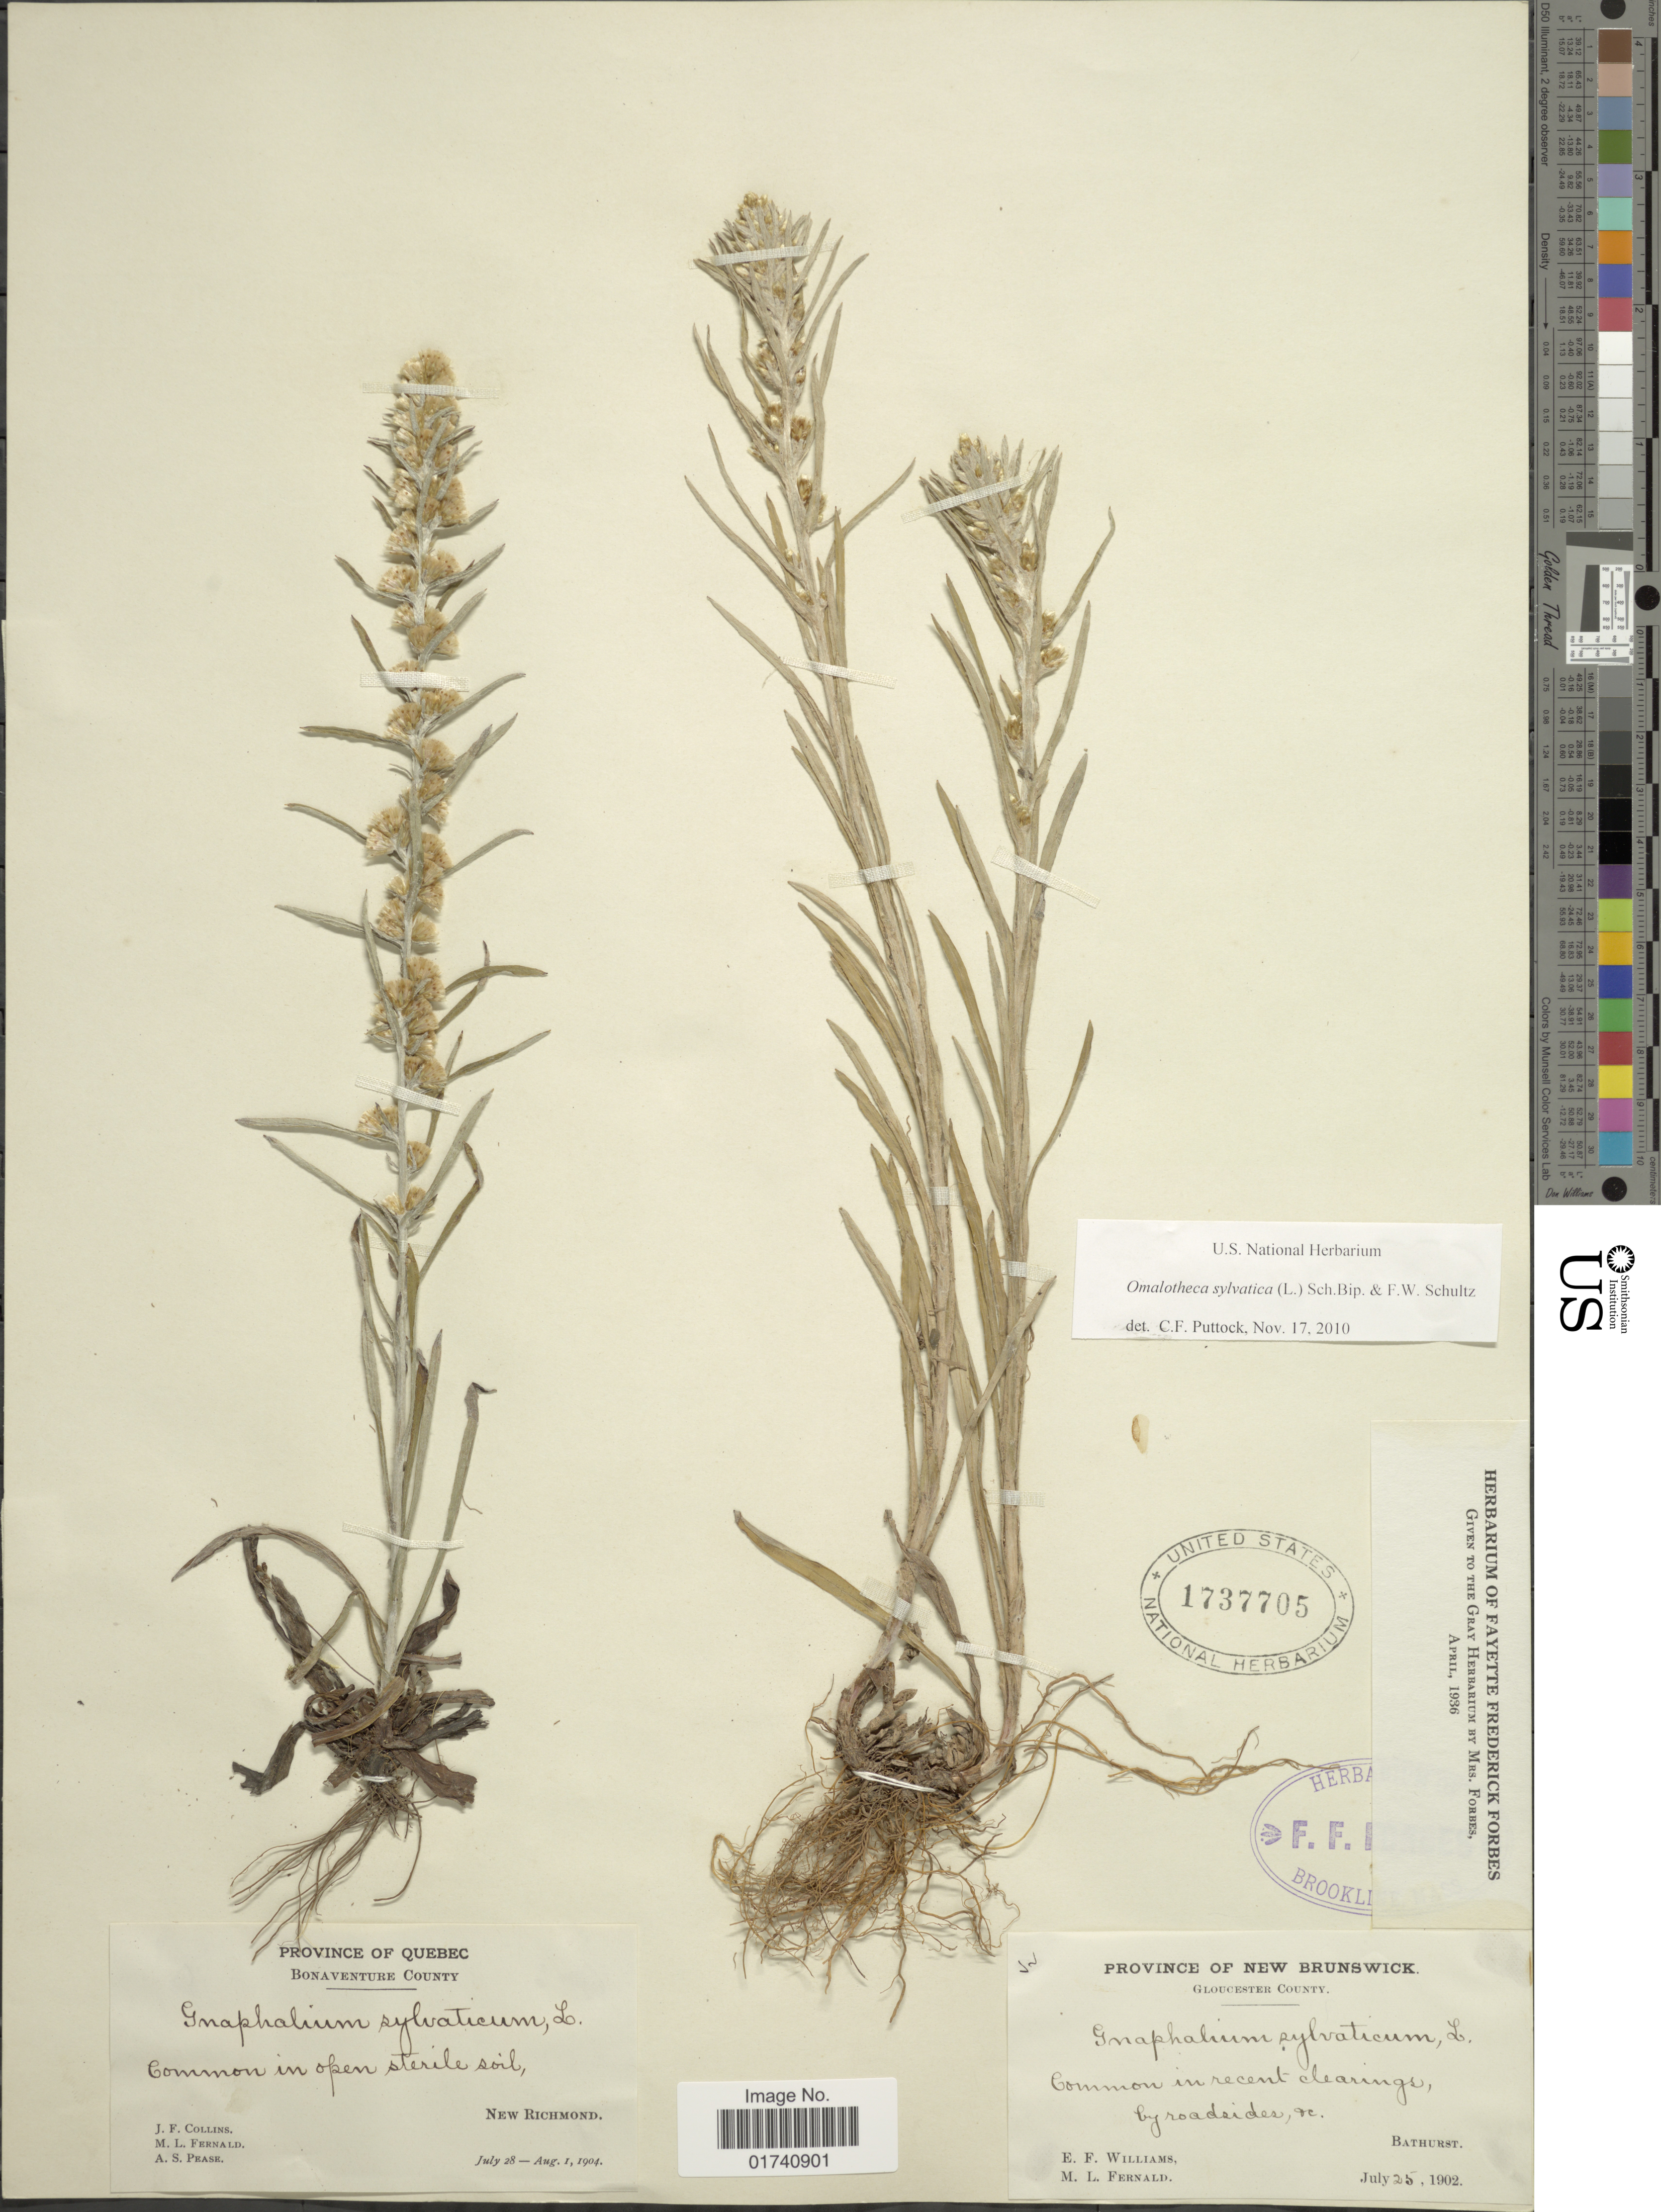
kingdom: Plantae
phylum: Tracheophyta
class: Magnoliopsida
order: Asterales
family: Asteraceae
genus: Omalotheca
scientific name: Omalotheca sylvatica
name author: (L.) Sch. Bip. & F.W. Schultz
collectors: E. Williams, M. L. Fernald & A. S. Pease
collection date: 1904-07-28/1904-08-01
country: Canada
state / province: Quebec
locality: Bonaventure County. New Richmond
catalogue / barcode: US 1737705